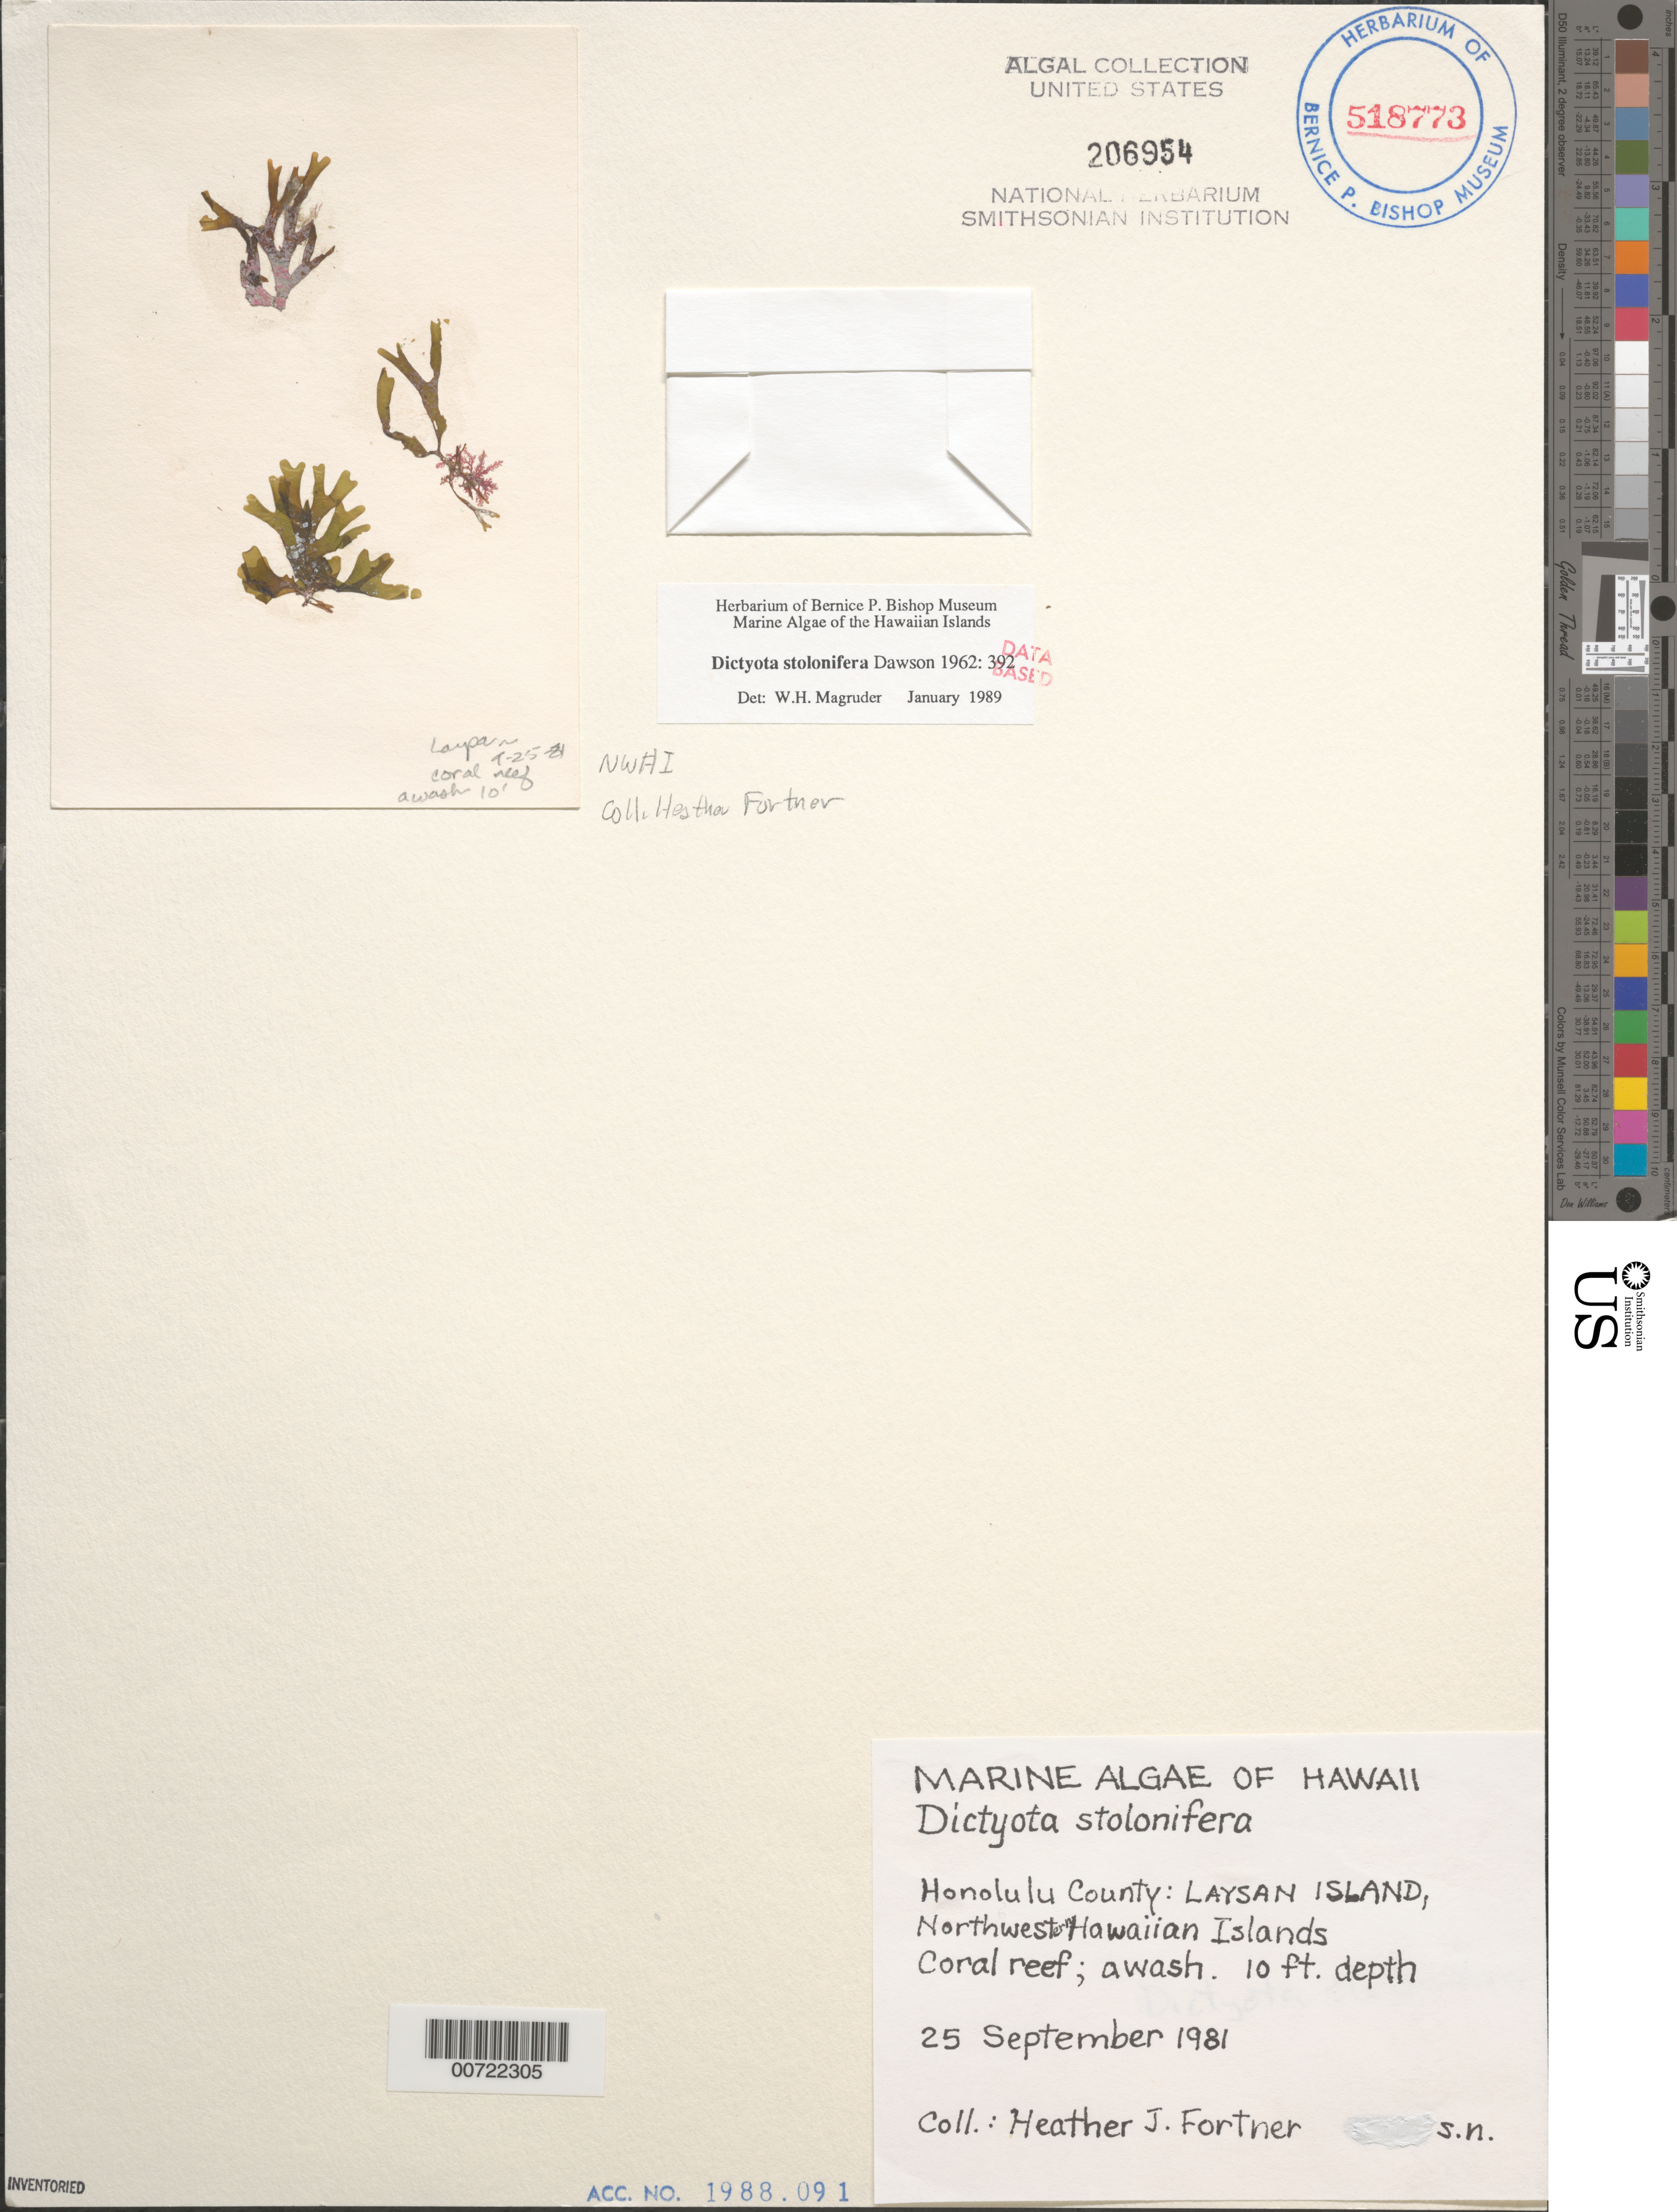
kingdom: Chromista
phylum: Ochrophyta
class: Phaeophyceae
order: Dictyotales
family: Dictyotaceae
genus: Dictyota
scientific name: Dictyota stolonifera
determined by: Magruder, W. H.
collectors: H. Fortner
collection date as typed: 25 Sep 1981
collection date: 1981-09-25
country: United States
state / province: Hawaii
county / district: Honolulu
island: Laysan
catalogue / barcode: US 206954